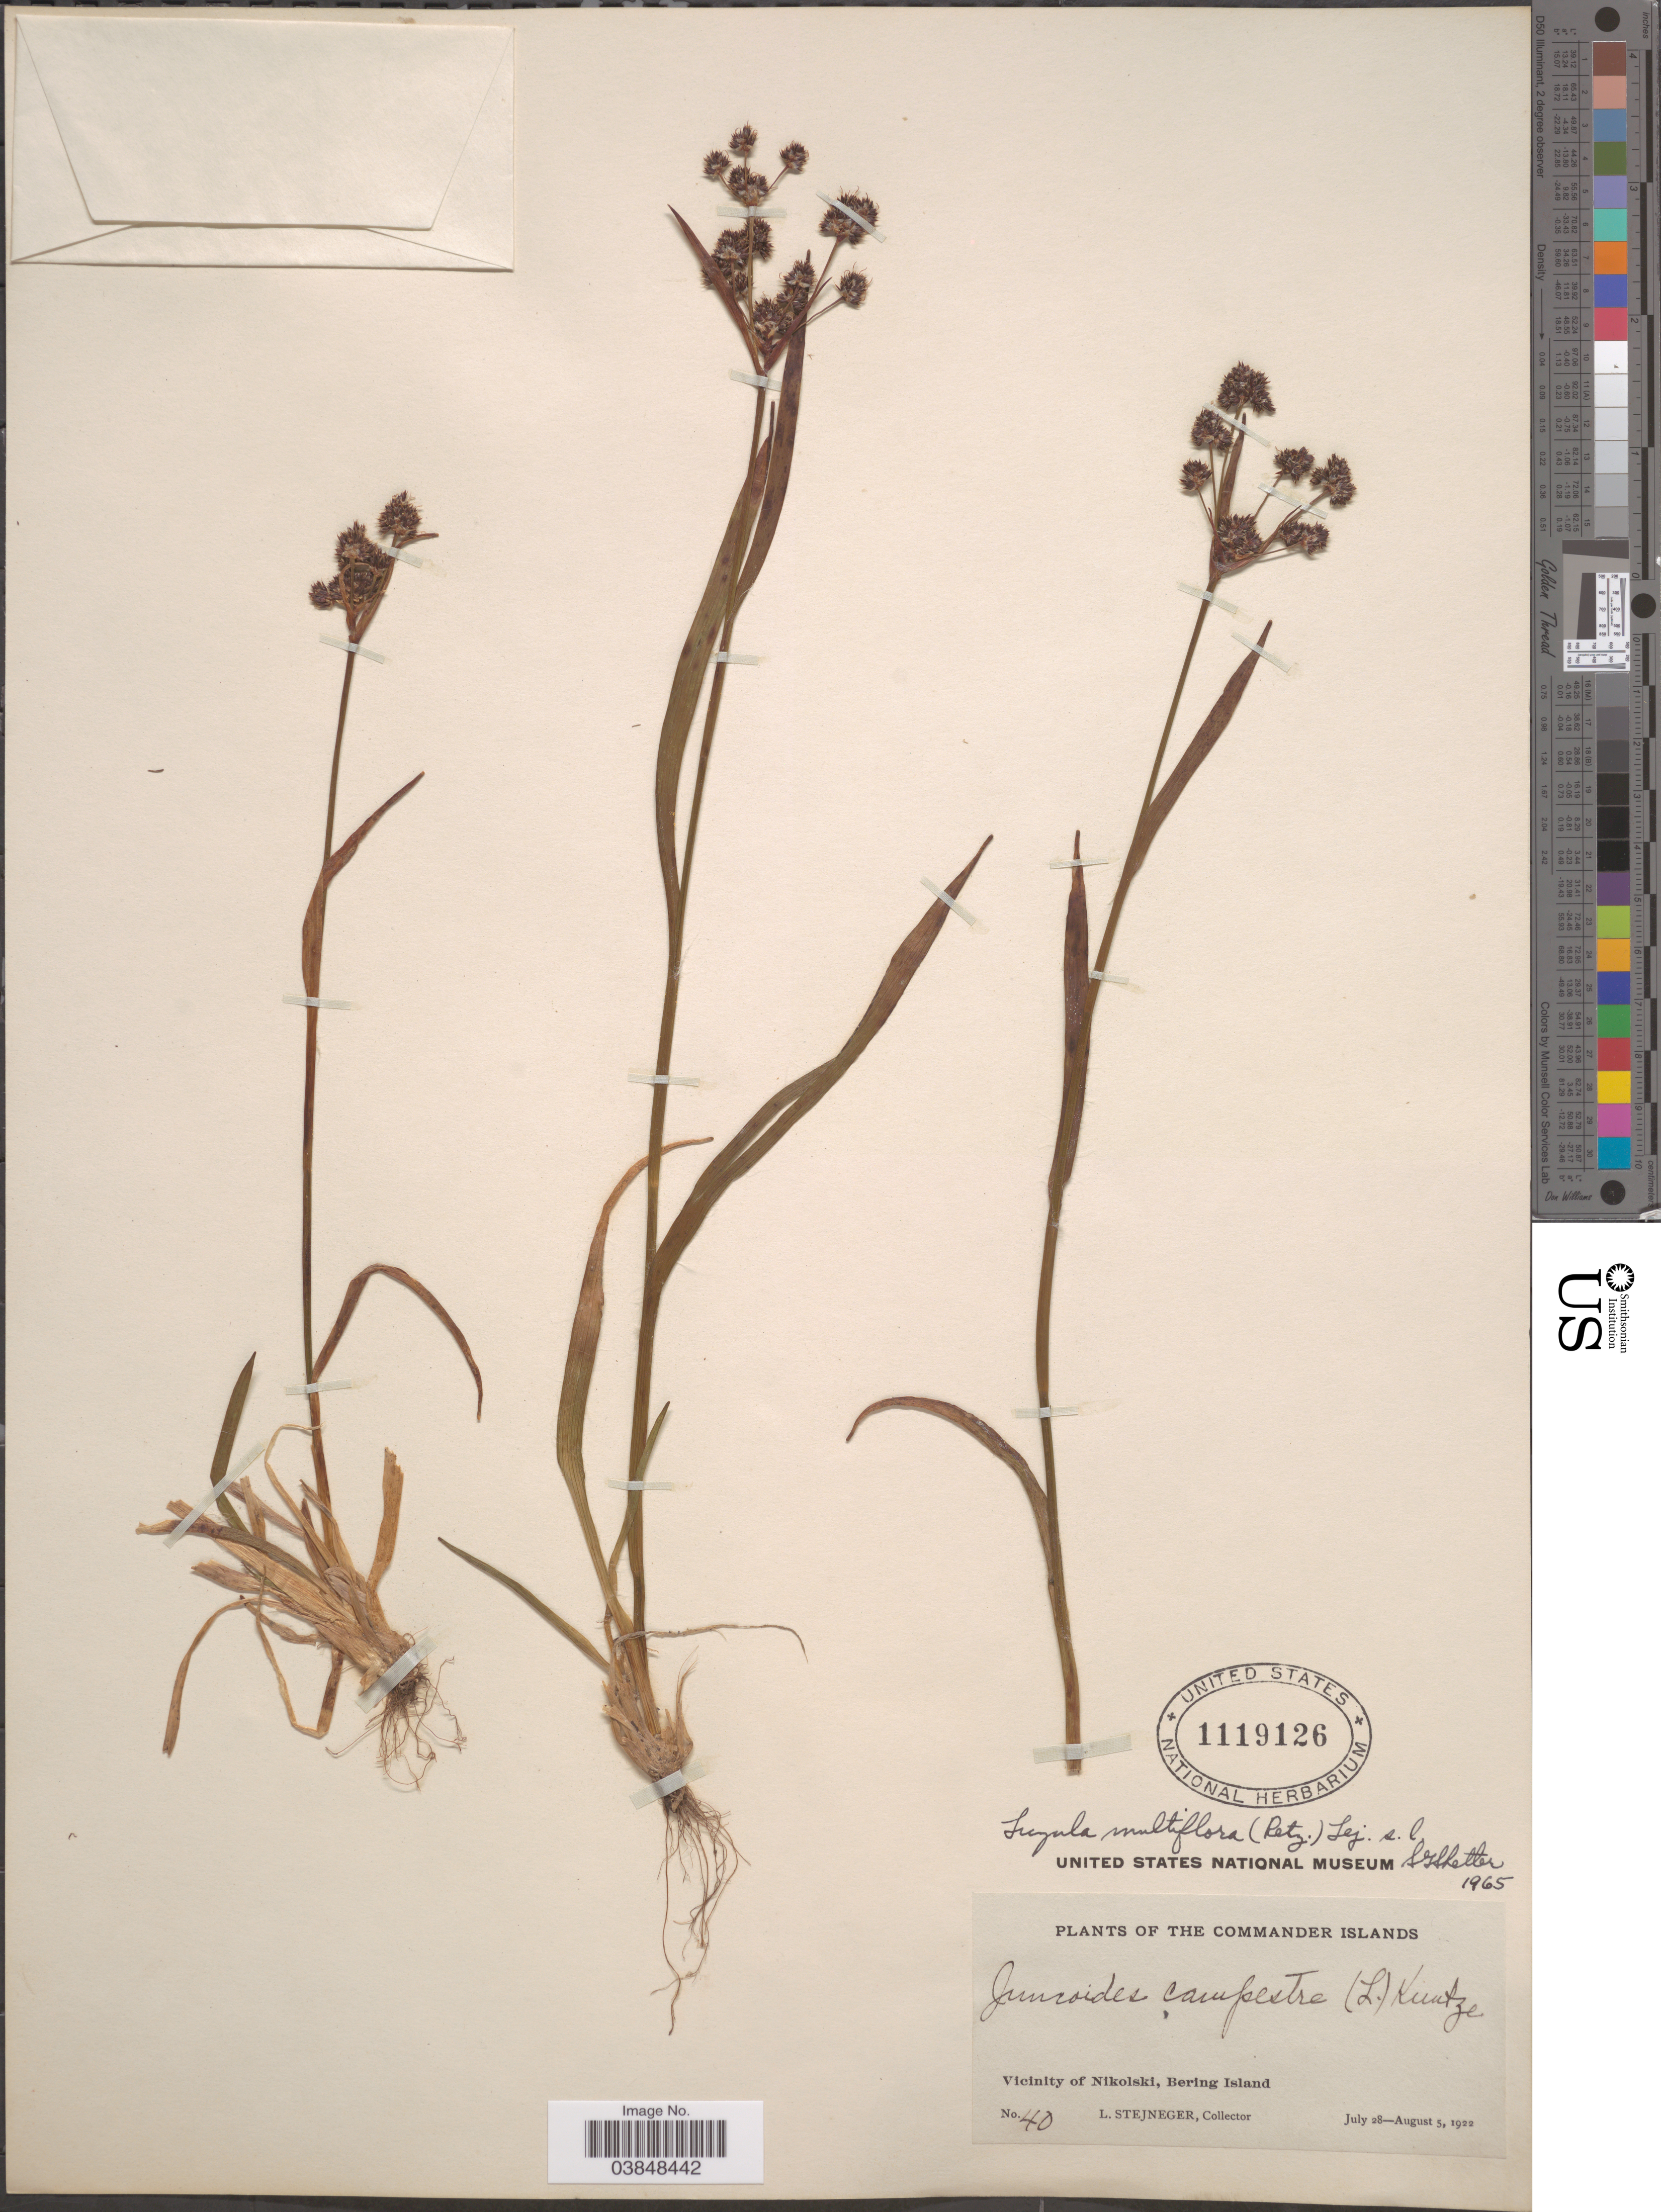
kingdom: Plantae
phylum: Tracheophyta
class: Liliopsida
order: Poales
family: Juncaceae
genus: Luzula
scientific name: Luzula multiflora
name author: (Ehrh.) Lej.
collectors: L. Stejneger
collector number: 40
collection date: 1922-07-28/1922-08-05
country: Russian Federation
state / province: Kamchatka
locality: The Commander Islands. Vicinity of Nikolski, Bering Island.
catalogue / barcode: US 1119126